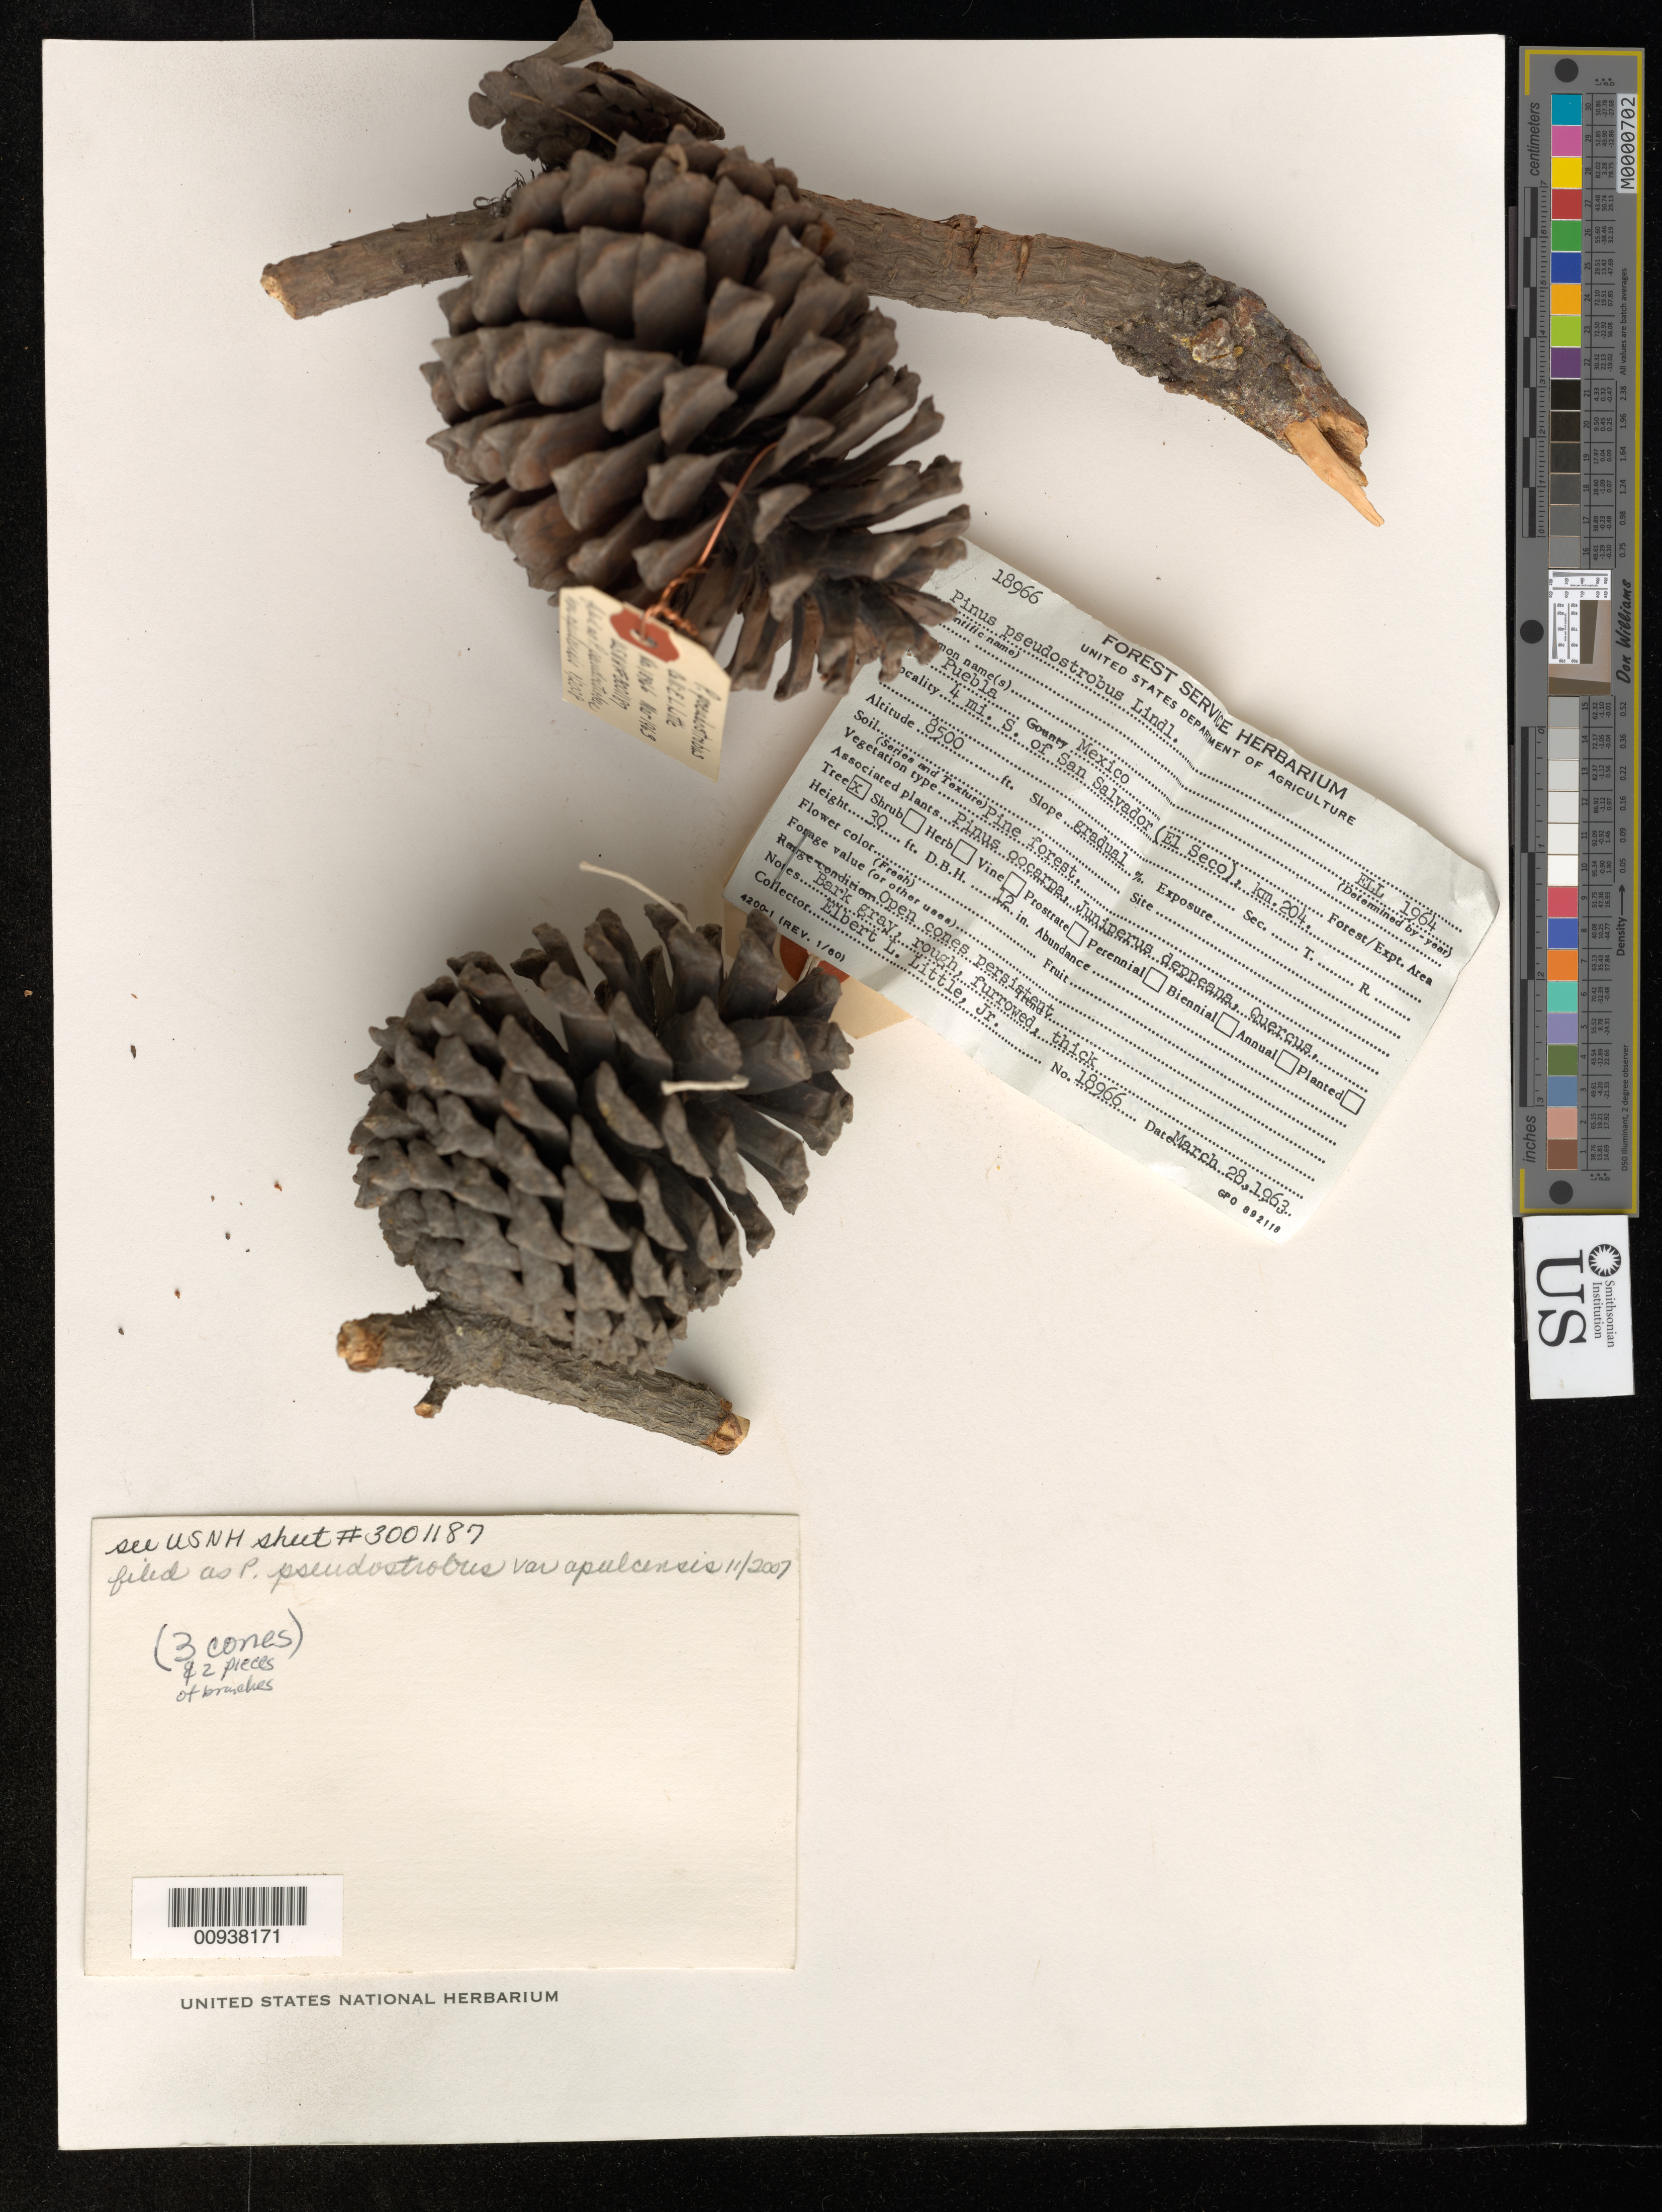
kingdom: Plantae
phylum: Tracheophyta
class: Pinopsida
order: Pinales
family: Pinaceae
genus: Pinus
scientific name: Pinus pseudostrobus var. apulcensis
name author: (Shaw) Lindl.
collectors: E. L. Little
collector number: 18966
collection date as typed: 28 Mar 1963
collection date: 1963-03-28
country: Mexico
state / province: Puebla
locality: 4 mi. S of San Salvador (El Seco), km. 204.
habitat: Pine forest. Slope gradual. Associated plants Pinus oocarpa, Juniperus deppeana, Quercus.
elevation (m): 2591